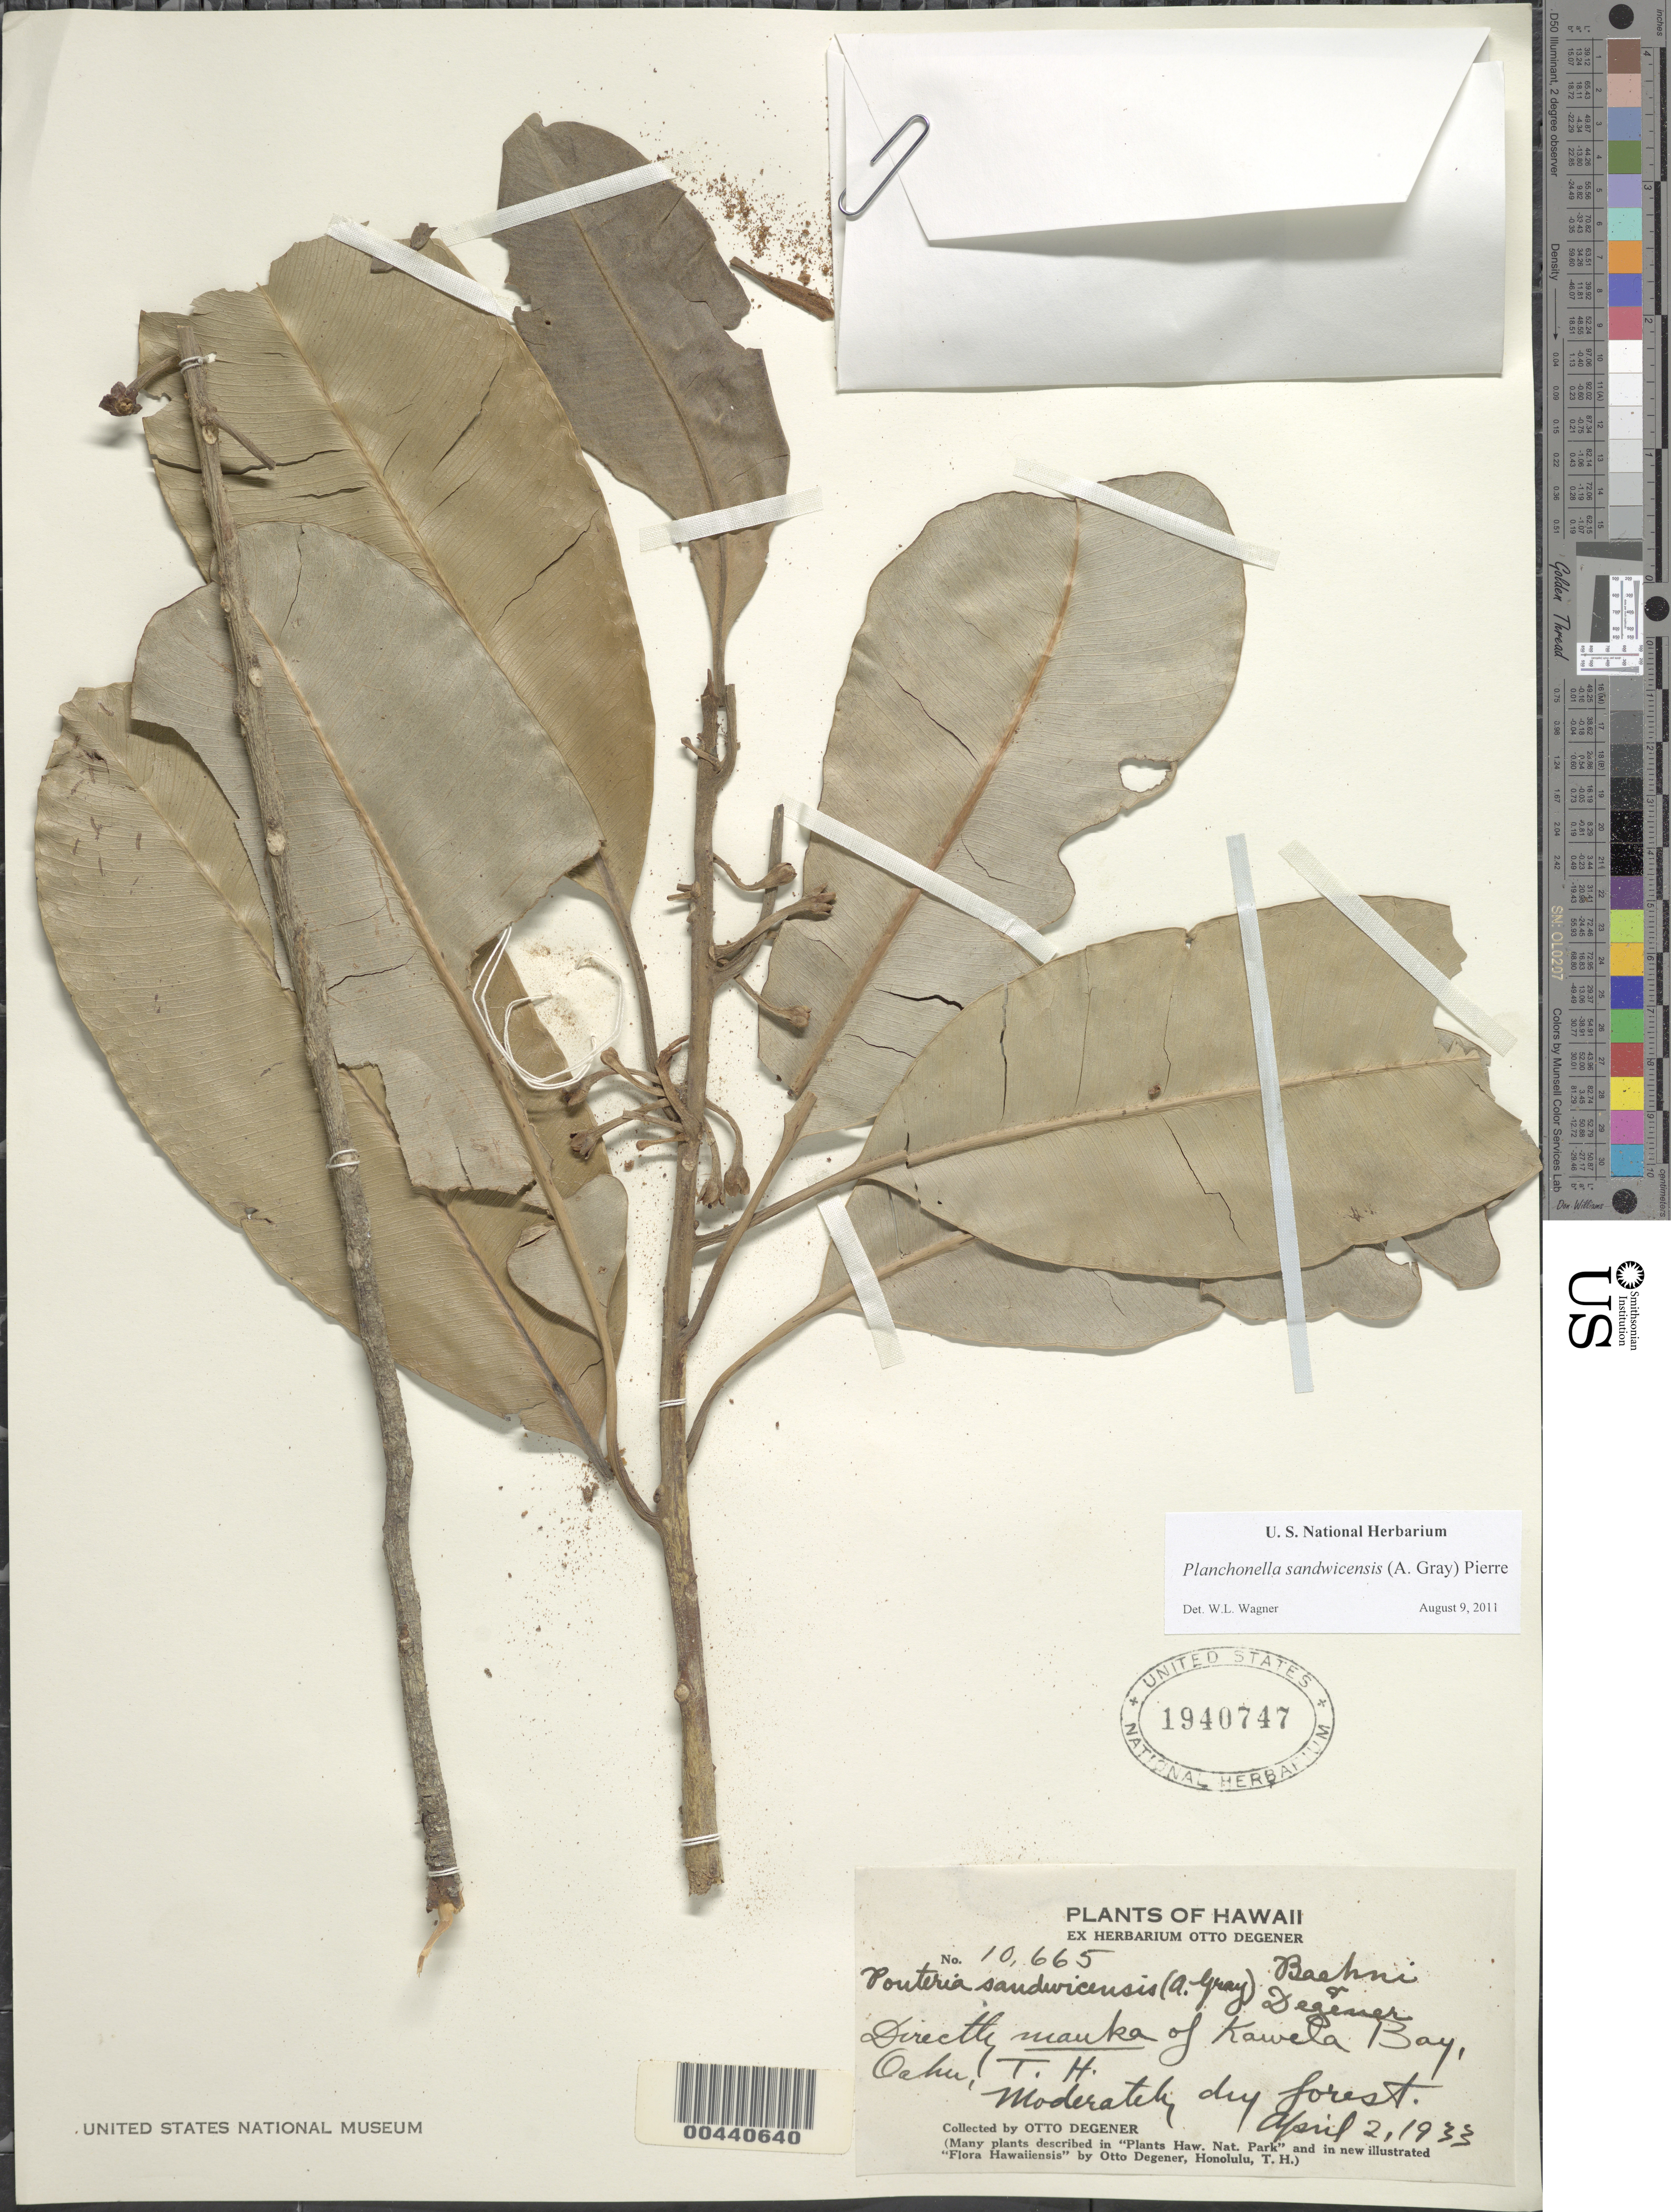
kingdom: Plantae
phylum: Tracheophyta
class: Magnoliopsida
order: Ericales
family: Sapotaceae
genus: Planchonella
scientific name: Planchonella sandwicensis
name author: (A. Gray) Pierre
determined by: Wagner, W. L., (BOT), Smithsonian Institution - National Museum of Natural History (UNITED STATES)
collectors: O. Degener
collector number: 10665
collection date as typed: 2 Apr 1933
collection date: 1933-04-02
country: United States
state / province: Hawaii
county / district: Honolulu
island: Oahu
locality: Directly mauka of Kawela Bay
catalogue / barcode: US 1940747